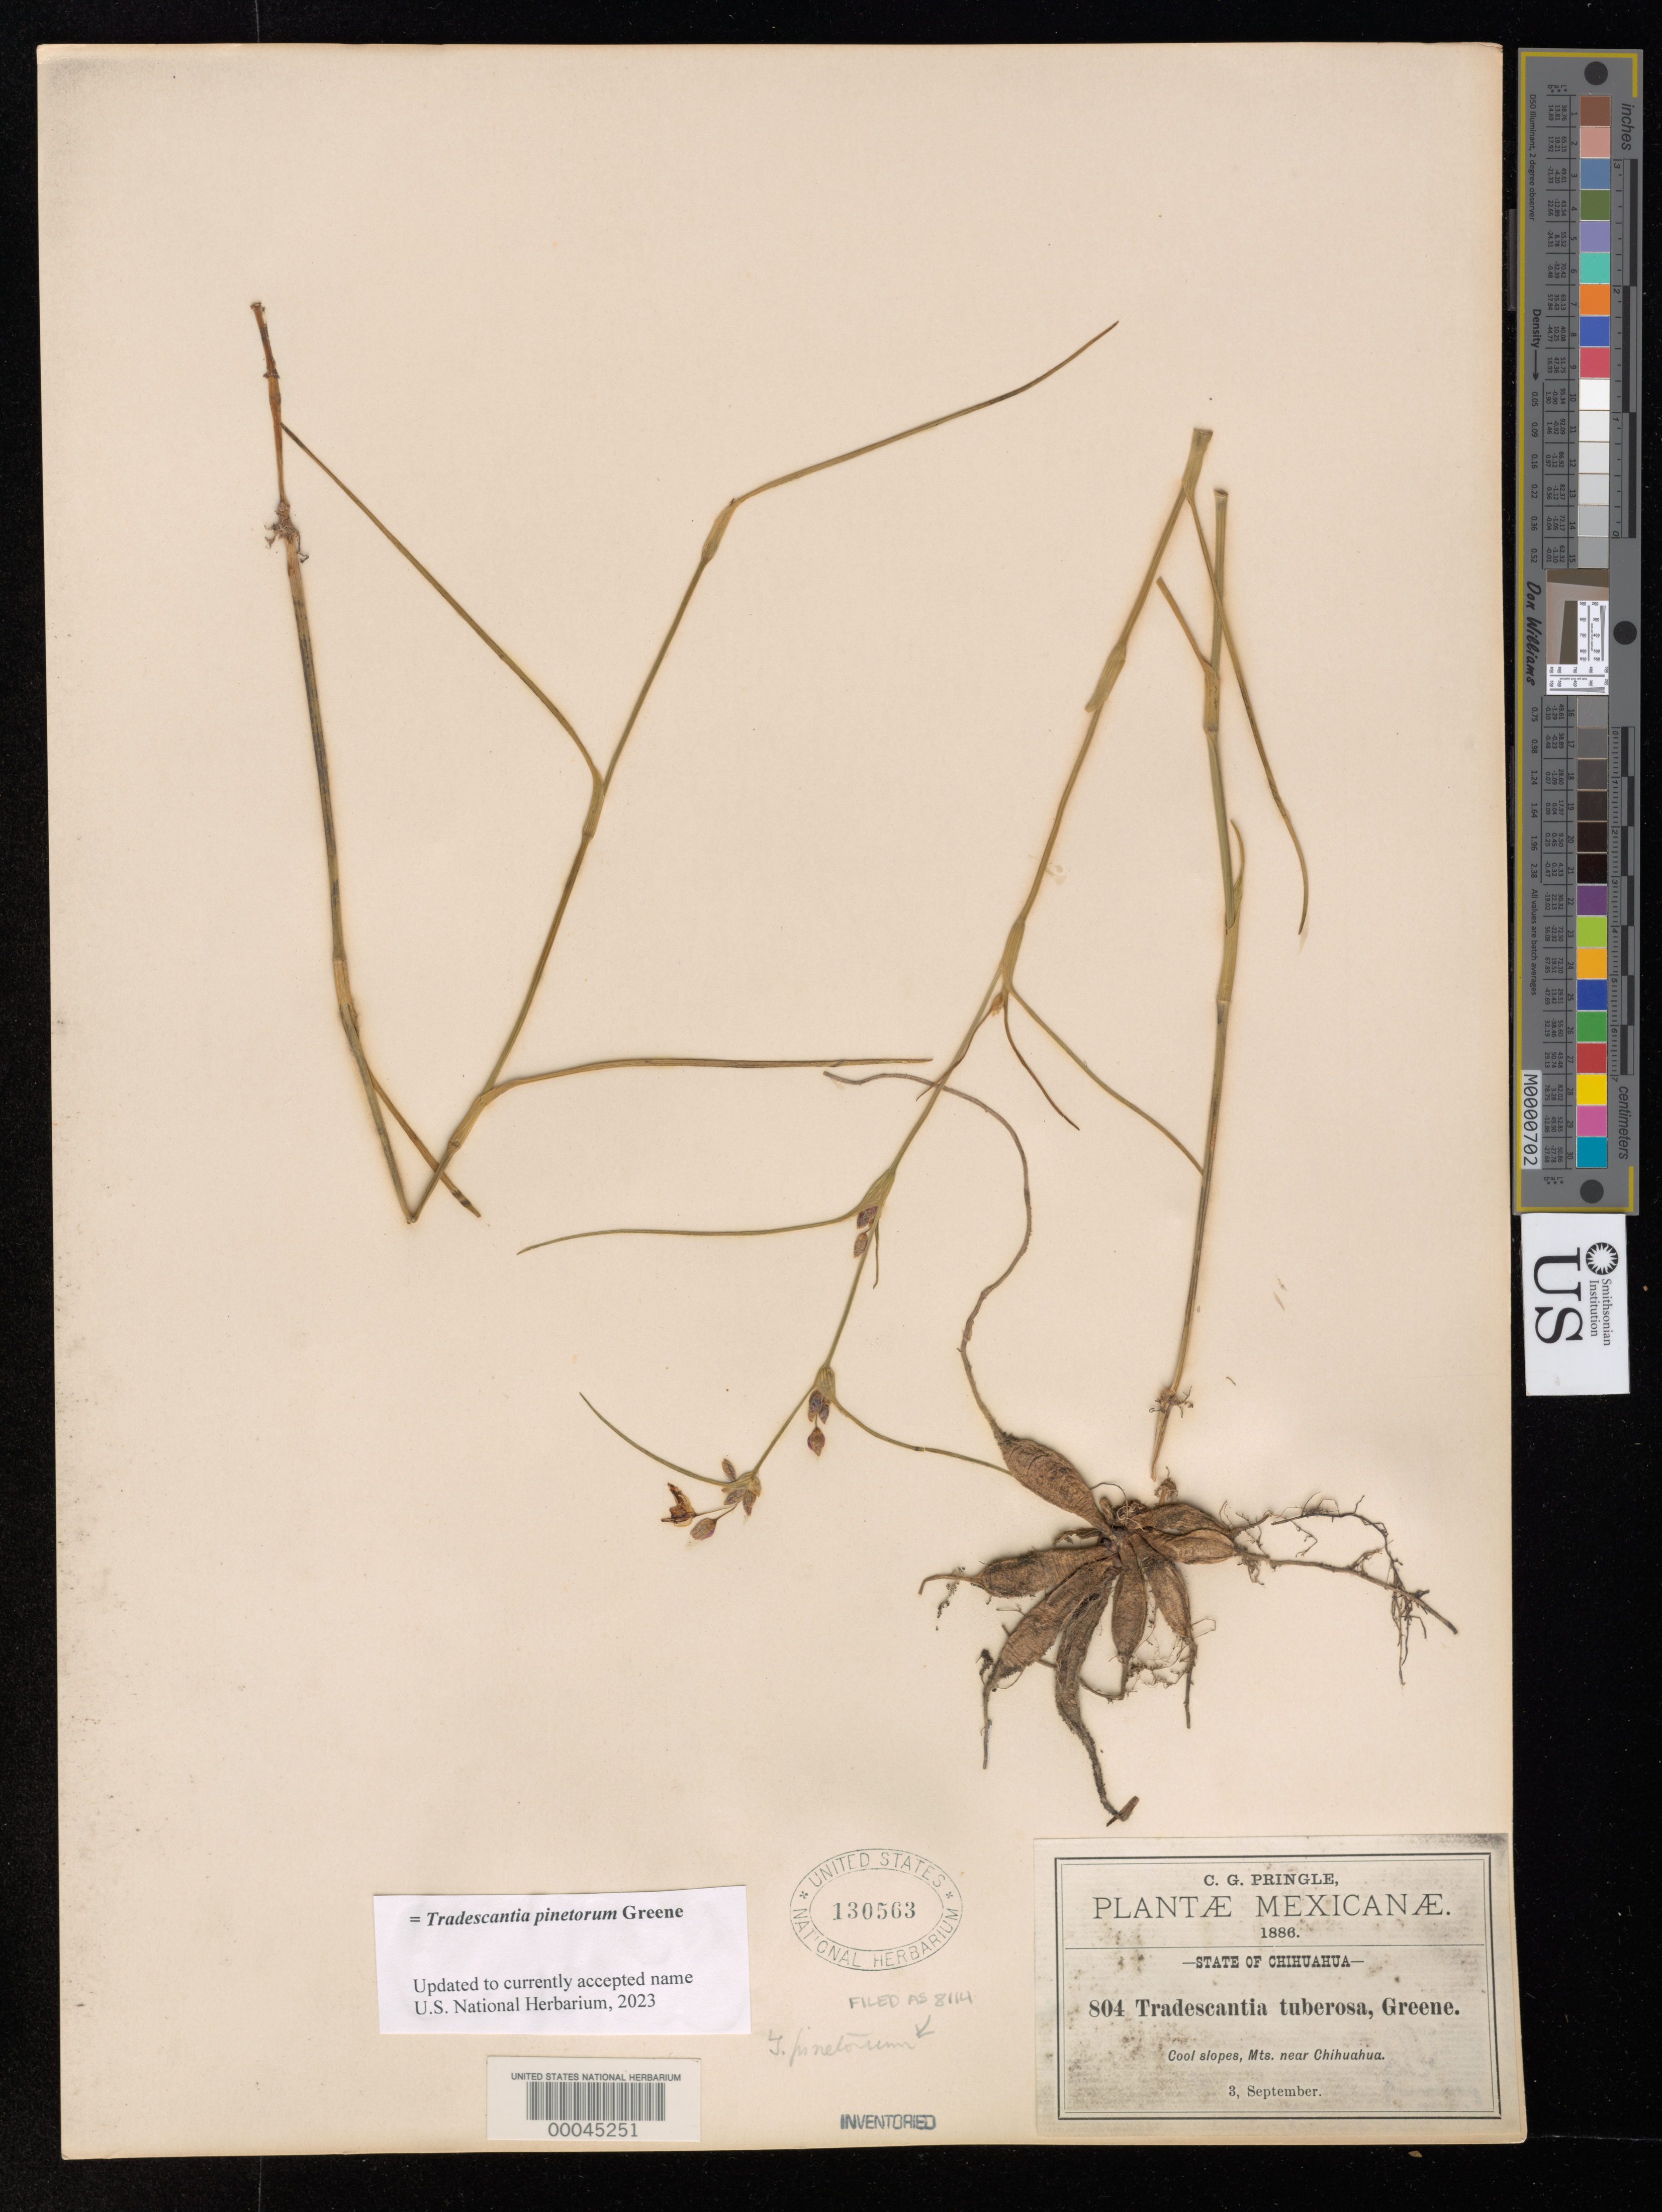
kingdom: Plantae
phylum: Tracheophyta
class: Liliopsida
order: Commelinales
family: Commelinaceae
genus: Tradescantia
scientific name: Tradescantia pinetorum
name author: Greene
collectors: C. G. Pringle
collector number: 804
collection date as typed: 03 Sep 1886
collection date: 1886-09-03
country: Mexico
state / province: Chihuahua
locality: Near Chihuahua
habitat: Cool slopes; mts.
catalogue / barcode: US 130563